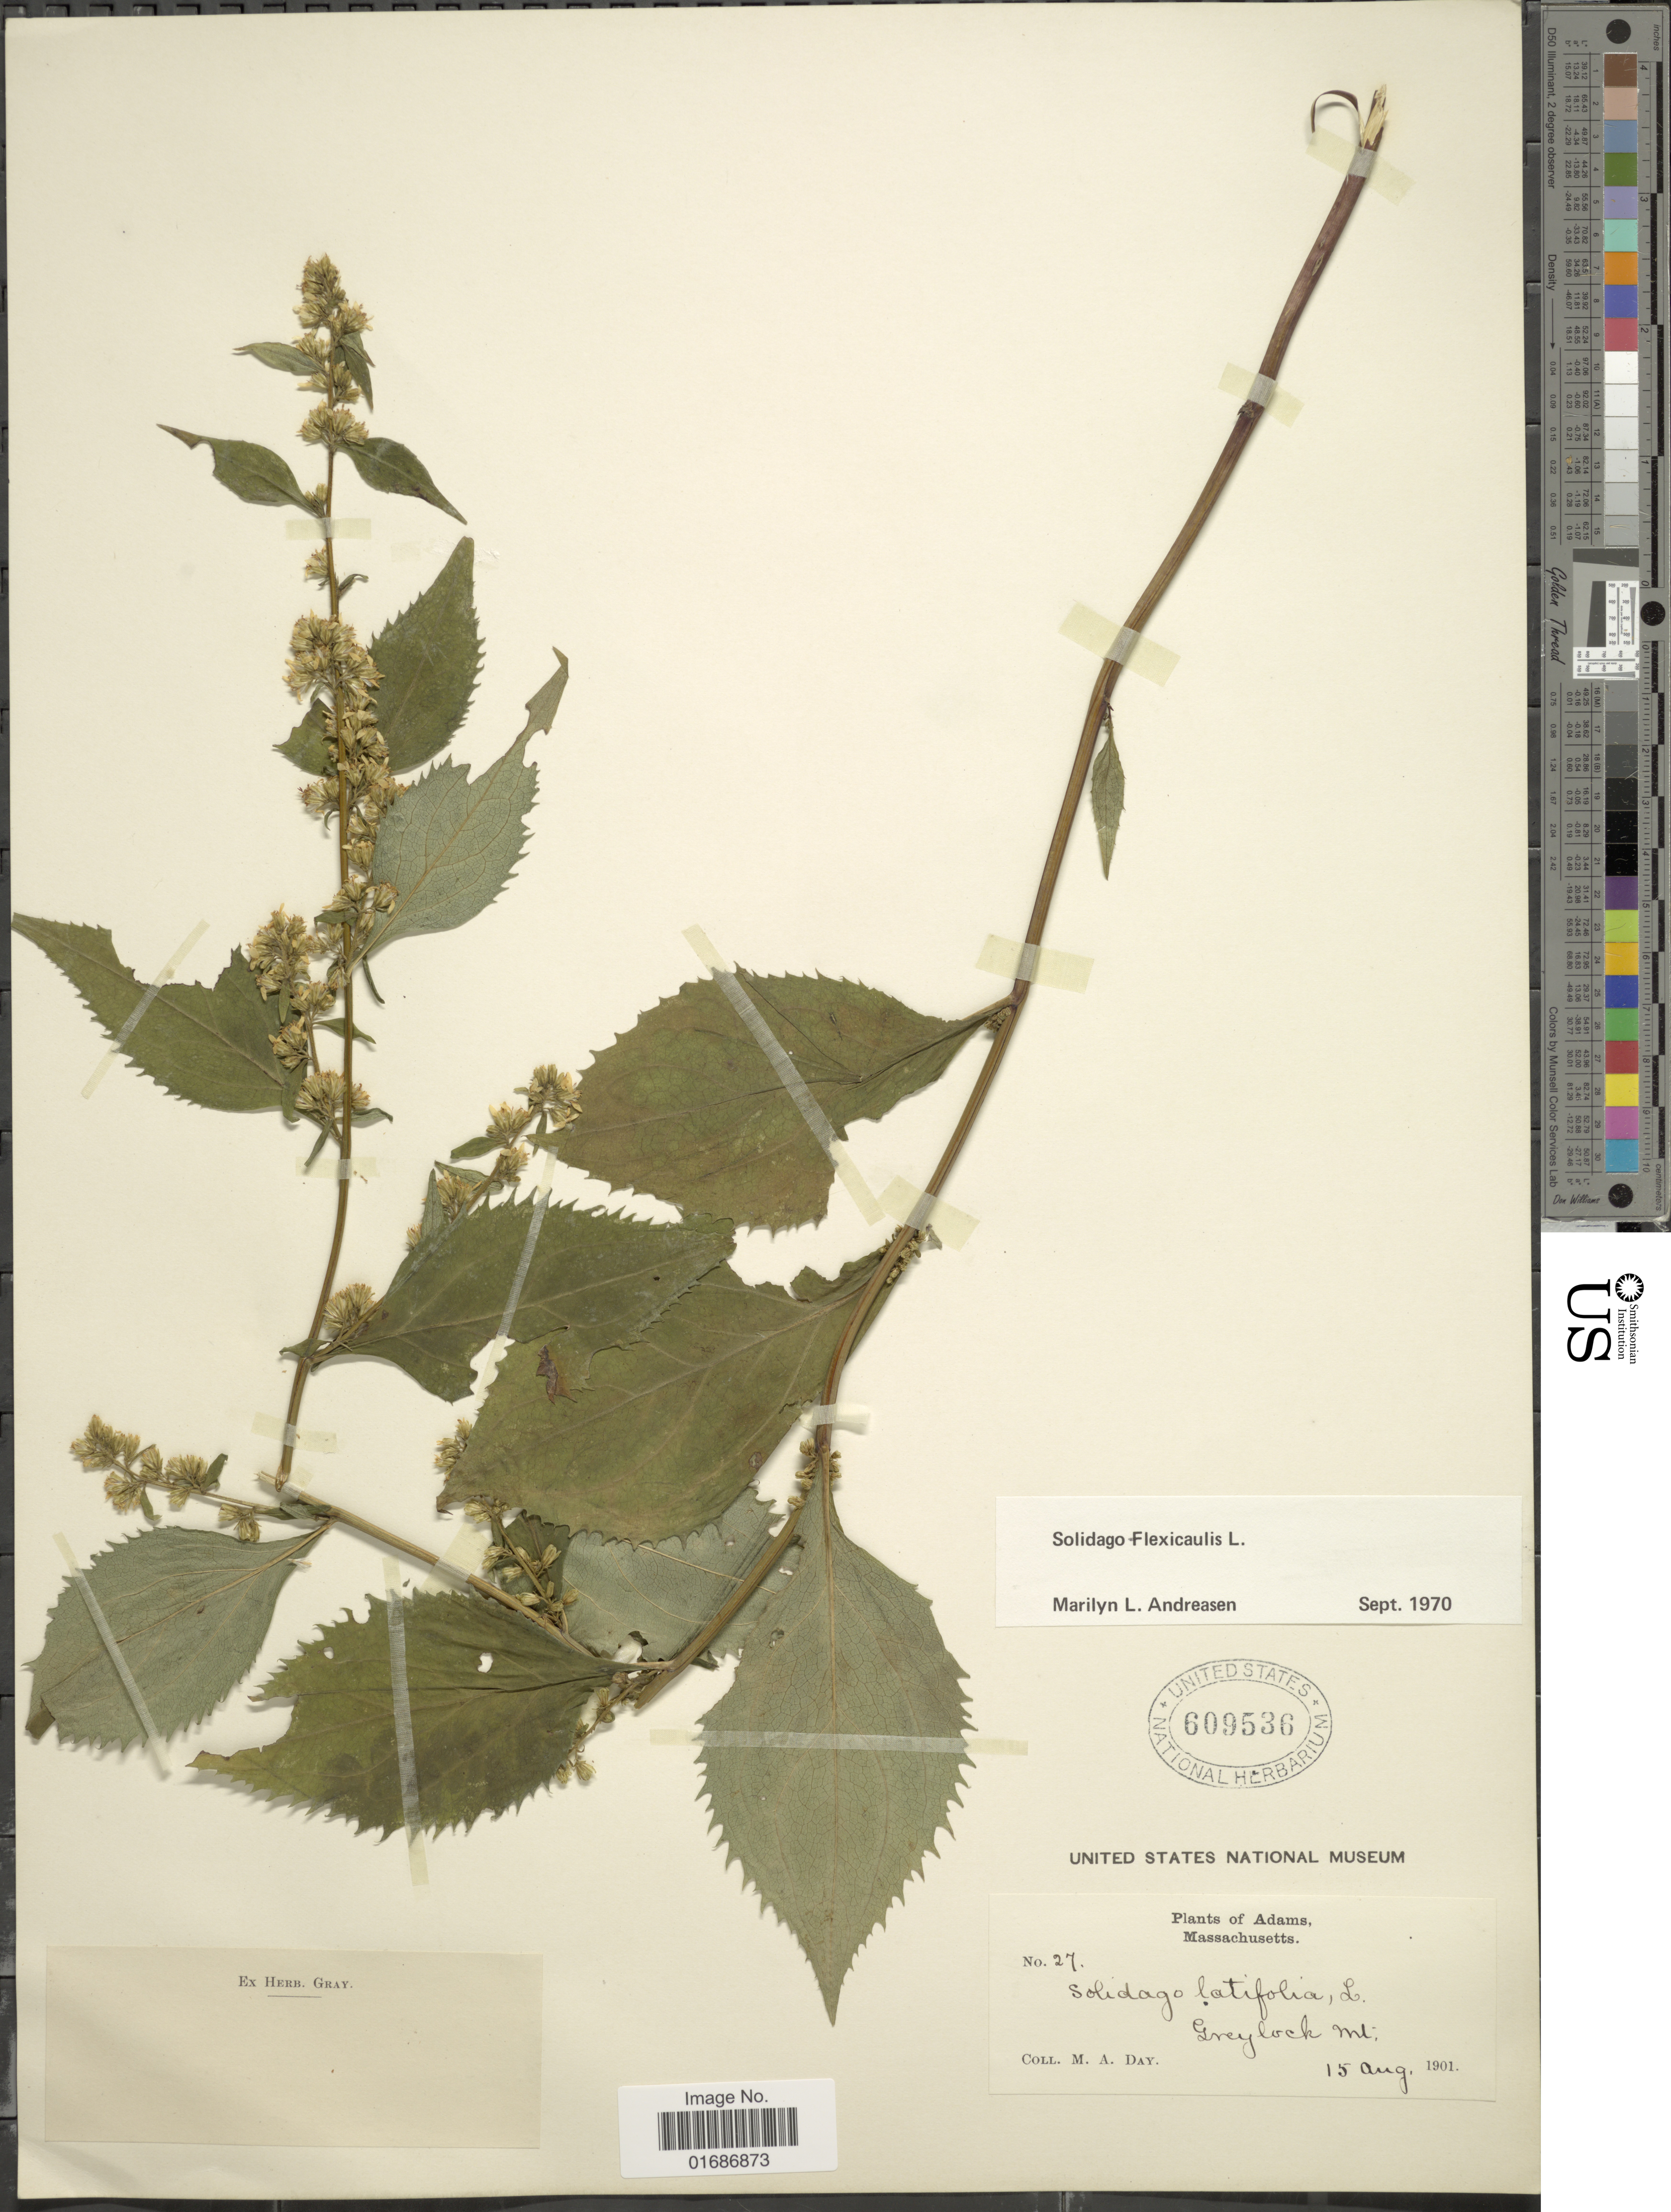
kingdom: Plantae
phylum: Tracheophyta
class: Magnoliopsida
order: Asterales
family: Asteraceae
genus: Solidago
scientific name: Solidago flexicaulis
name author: L.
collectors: M. Day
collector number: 27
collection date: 1901-08-15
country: United States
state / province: Massachusetts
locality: Adams, Greylock Mt.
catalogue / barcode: US 609536